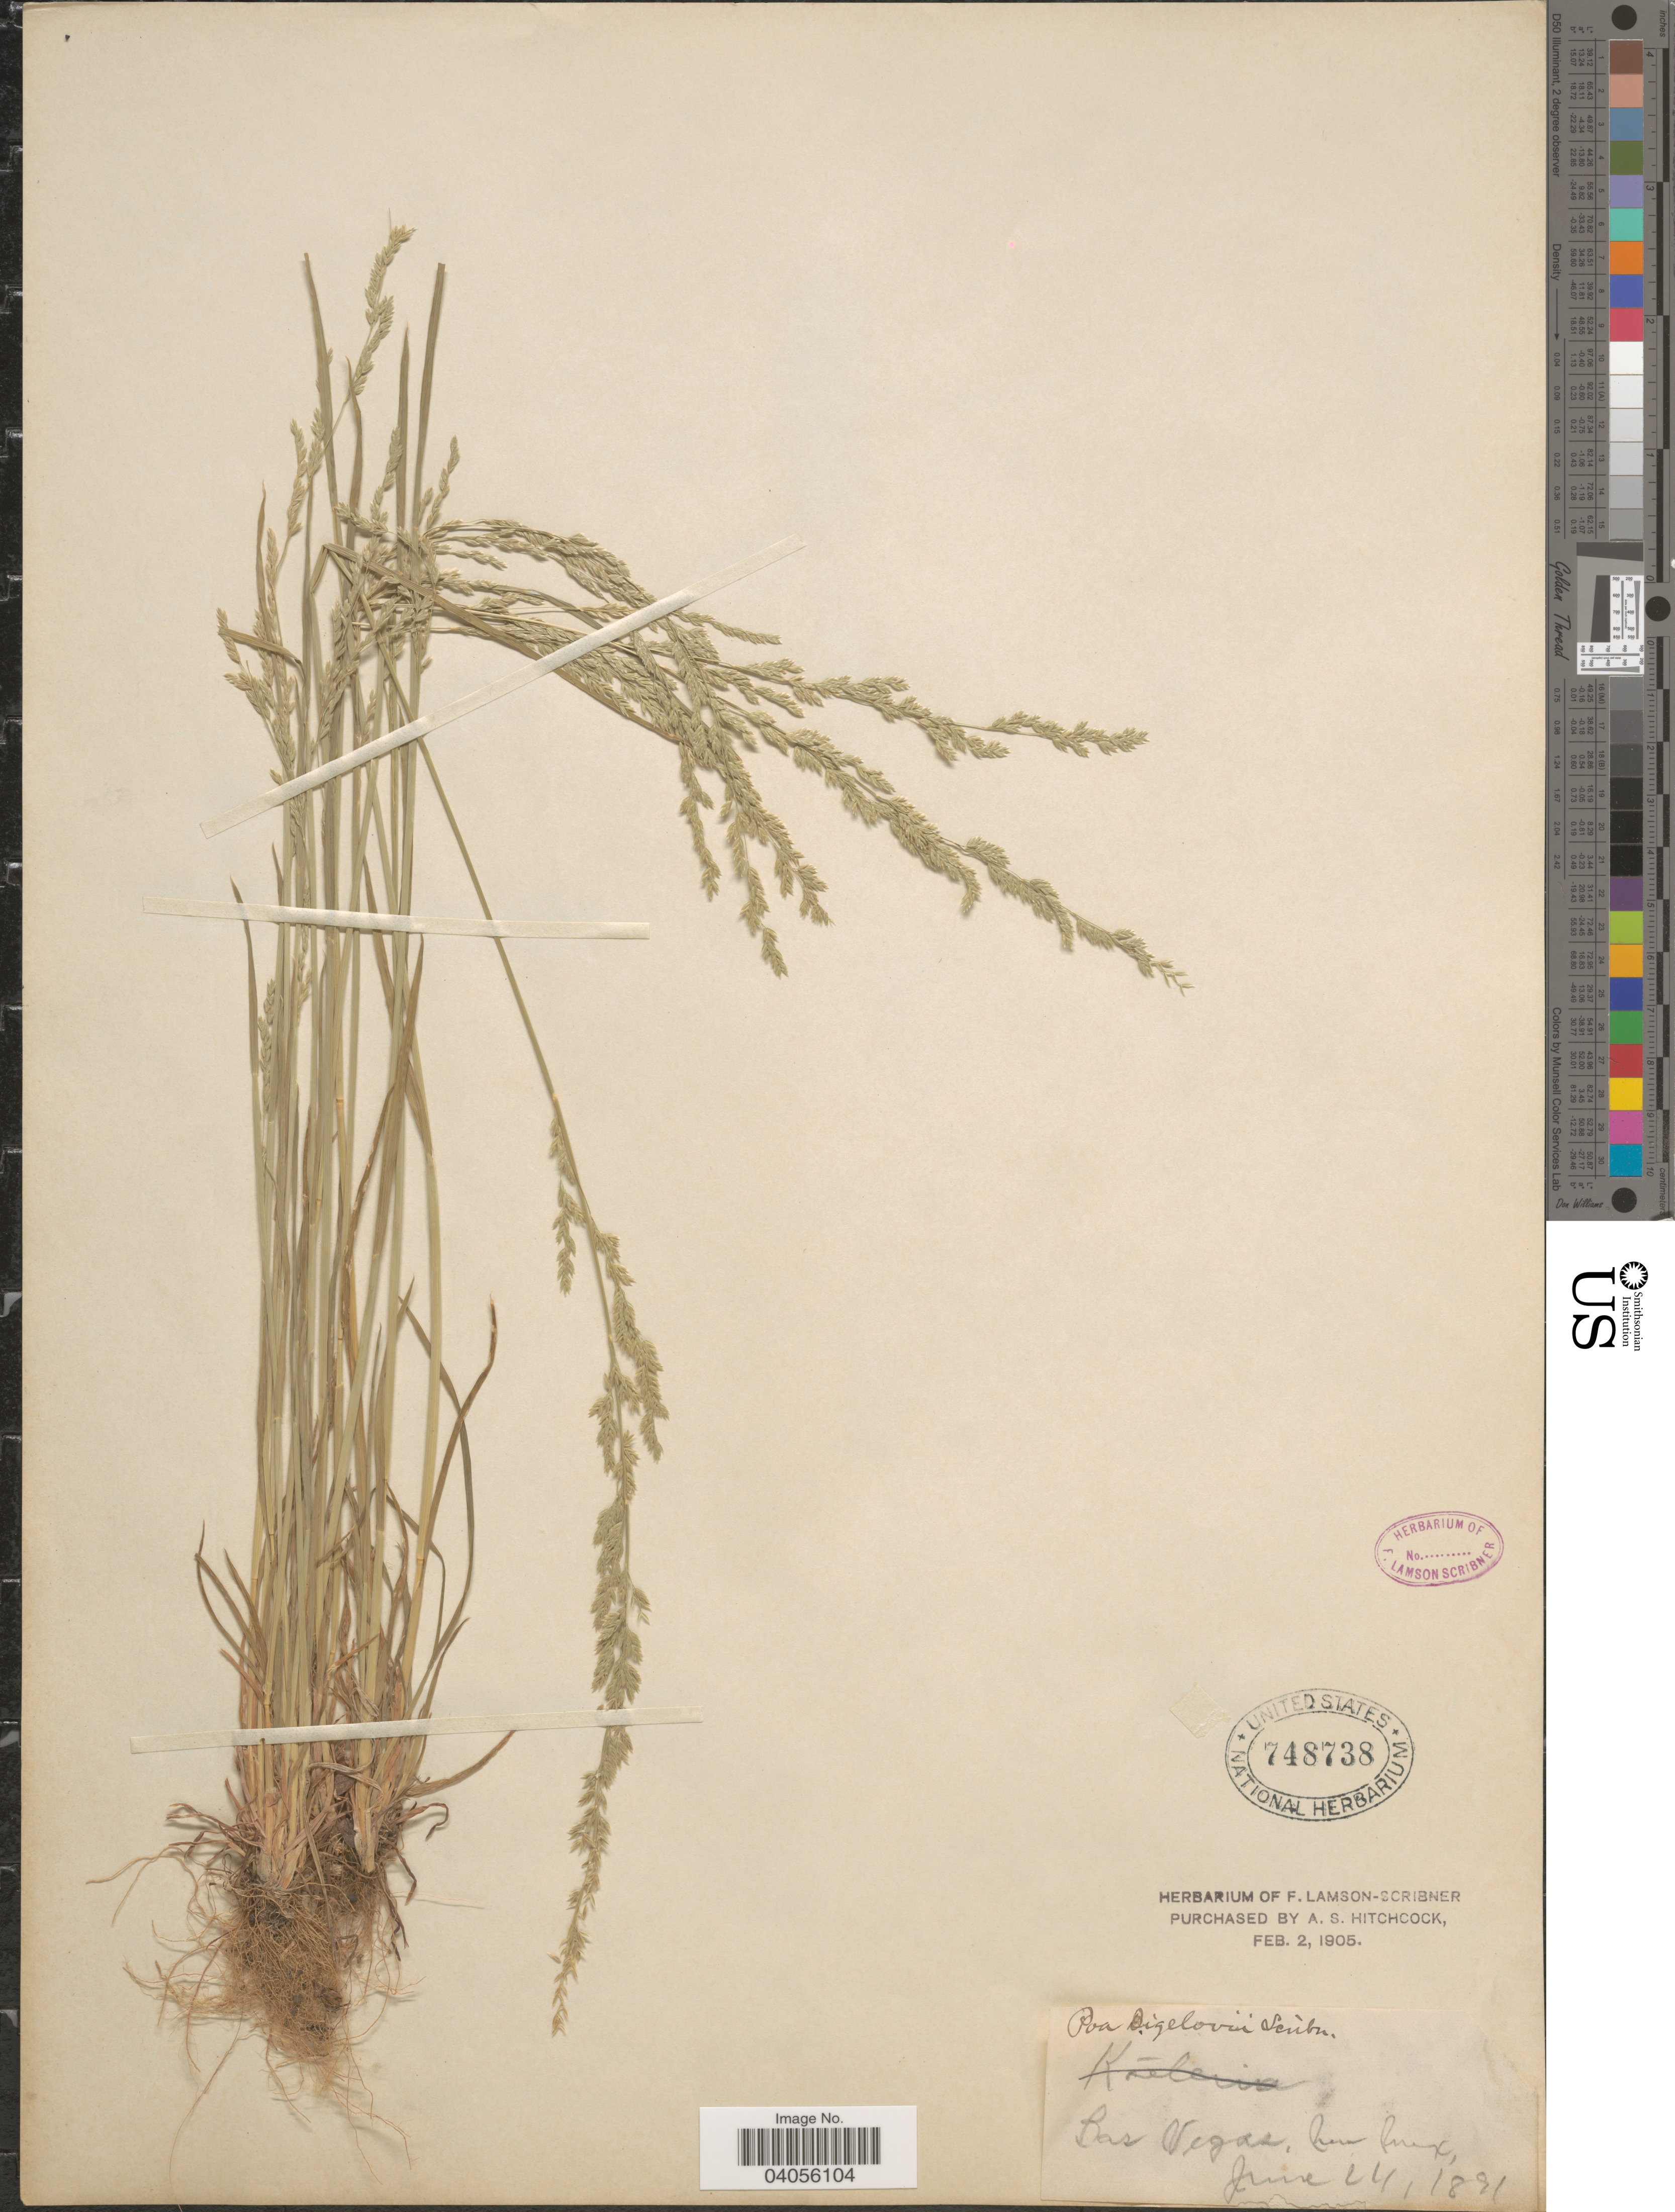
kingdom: Plantae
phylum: Tracheophyta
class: Liliopsida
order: Poales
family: Poaceae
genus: Poa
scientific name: Poa bigelovii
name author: Vasey & Scribn.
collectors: ex herb. F. Lamson Scribner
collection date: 1891-06-24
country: United States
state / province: New Mexico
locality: Las Vegas.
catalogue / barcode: US 748738